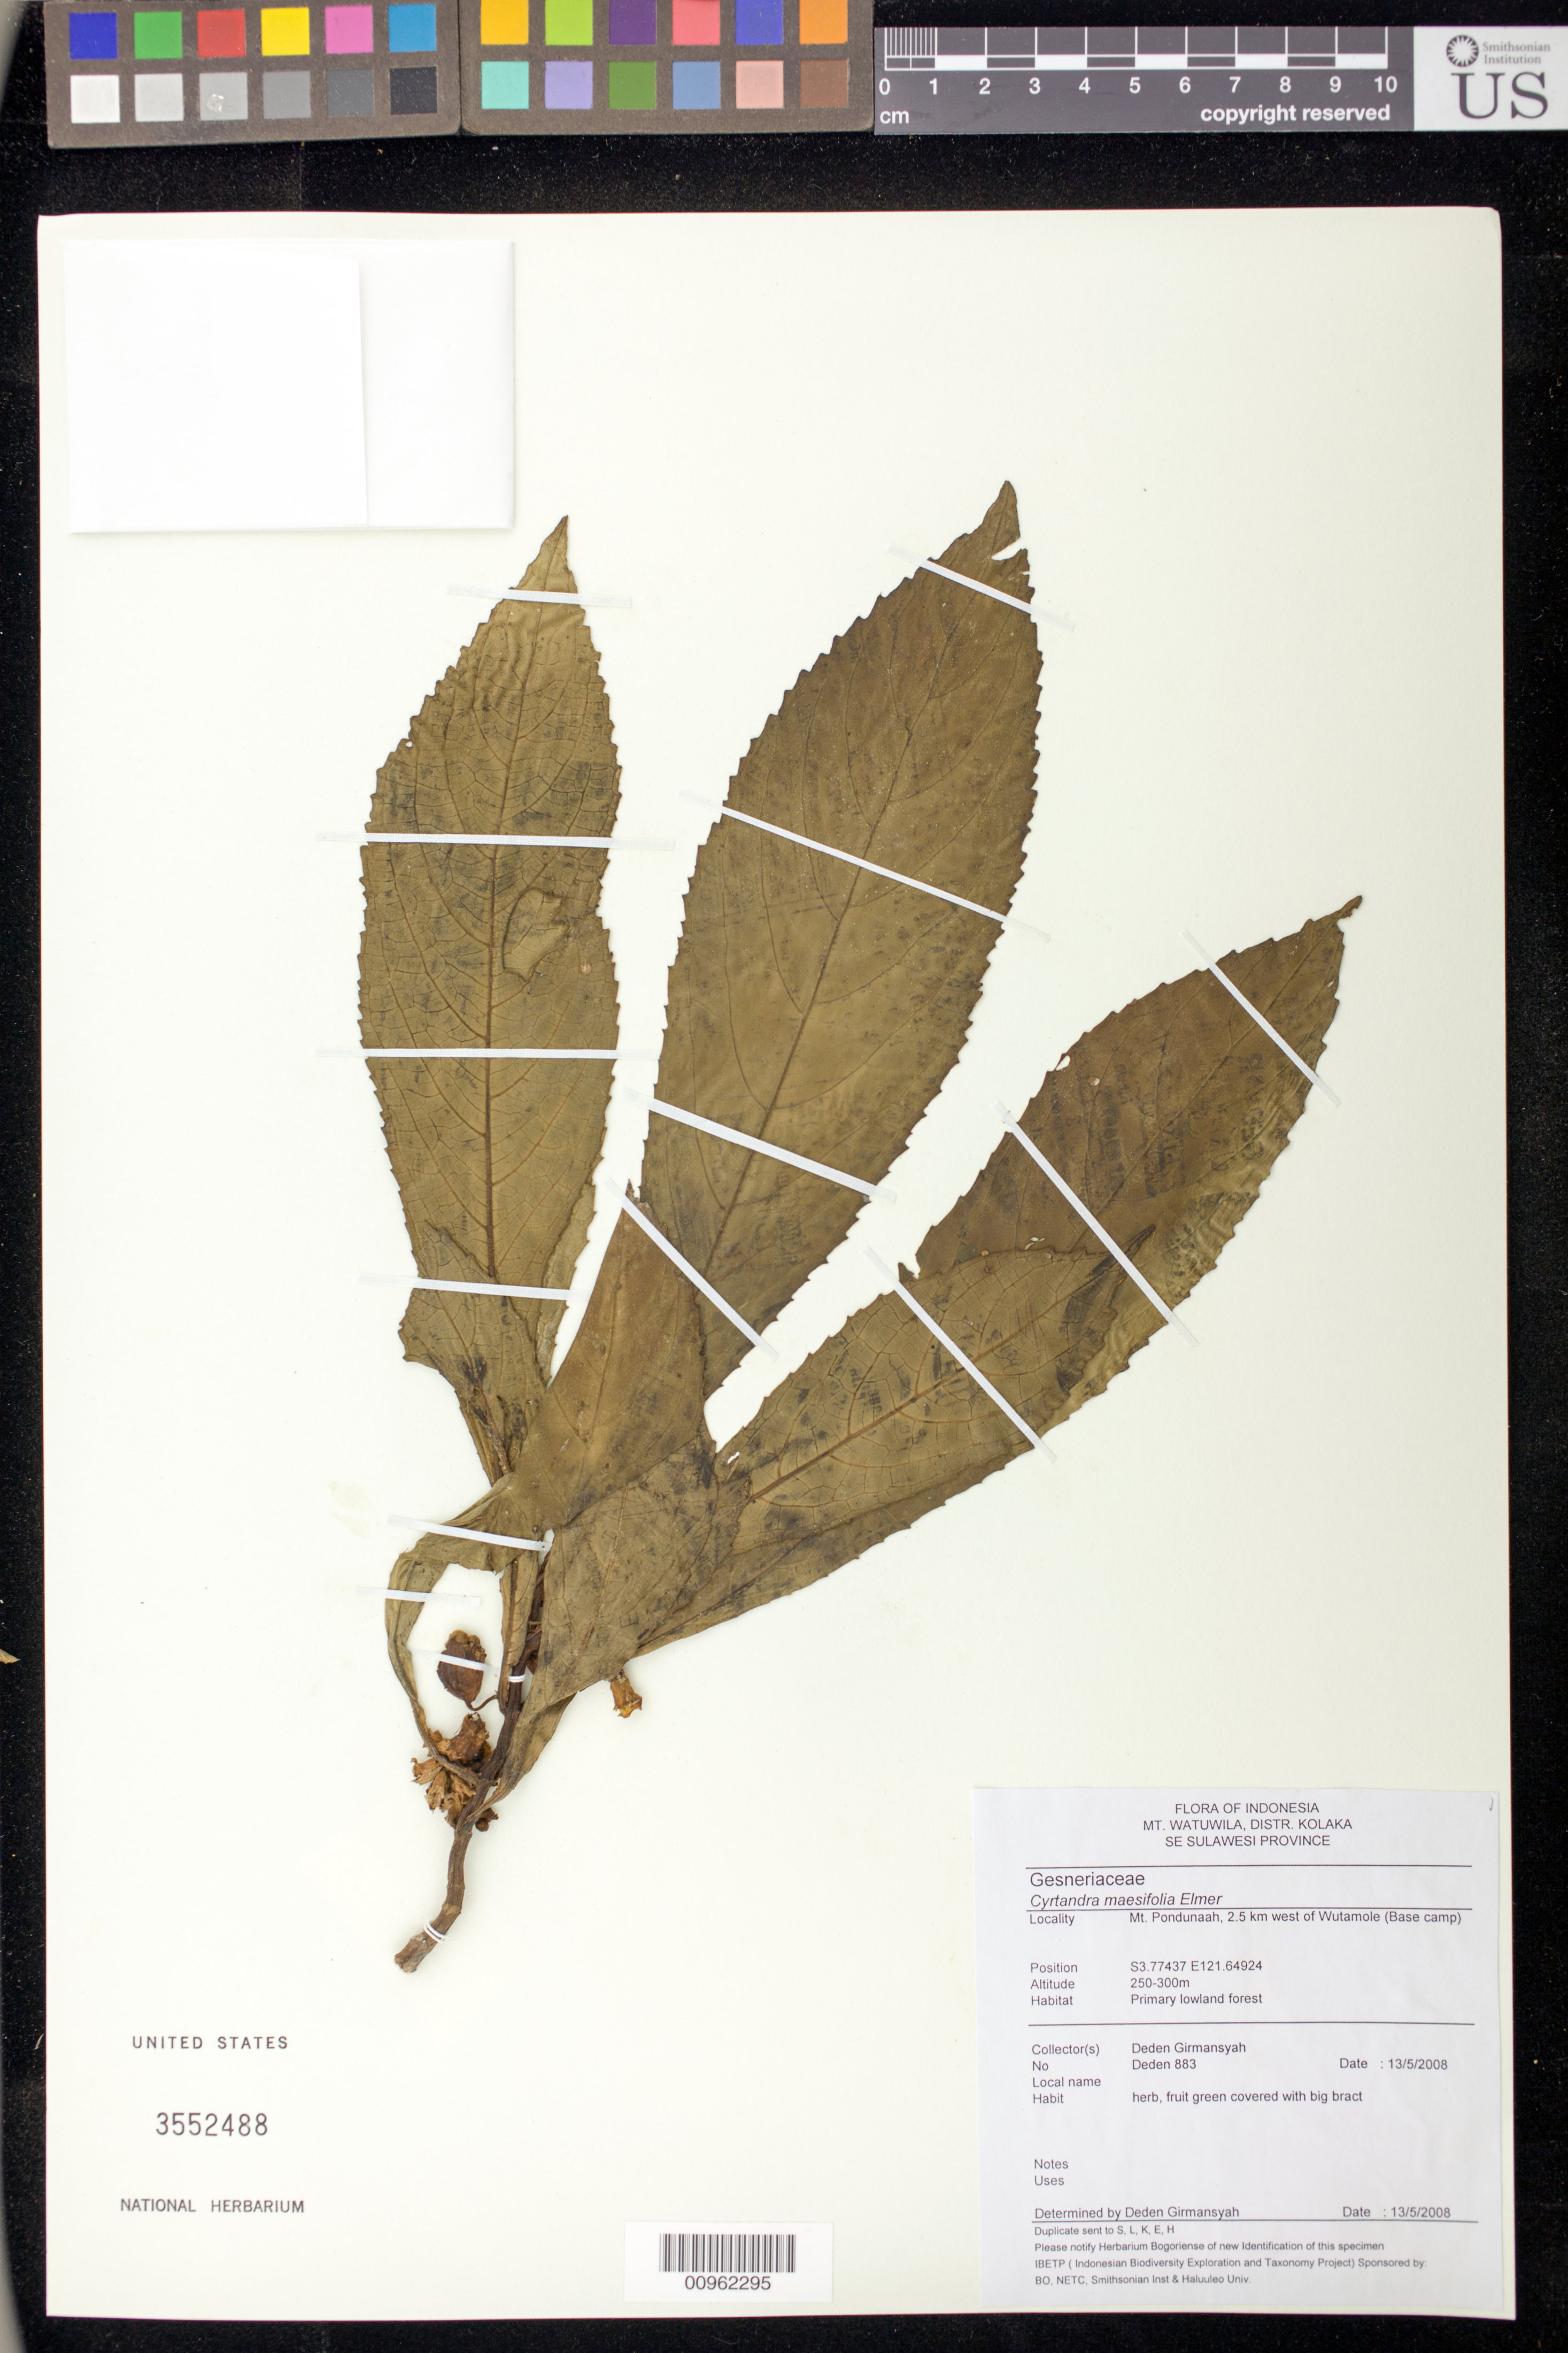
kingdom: Plantae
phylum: Tracheophyta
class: Magnoliopsida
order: Lamiales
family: Gesneriaceae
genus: Cyrtandra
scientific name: Cyrtandra polyneura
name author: (C.B. Clarke) B.L. Burtt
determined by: Skog, Laurence E.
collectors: G. Deden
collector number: Deden 883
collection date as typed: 13 May 2008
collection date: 2008-05-13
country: Indonesia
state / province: Sulawesi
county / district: Sulawesi Tenggara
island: Sulawesi [Celebes]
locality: Mt. Watuwila, Distr. Kolaka, SE Sulawesi province. Mt. Pondunaah, 2.5 km west of Wutamole (base camp).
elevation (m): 250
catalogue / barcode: US 3552488